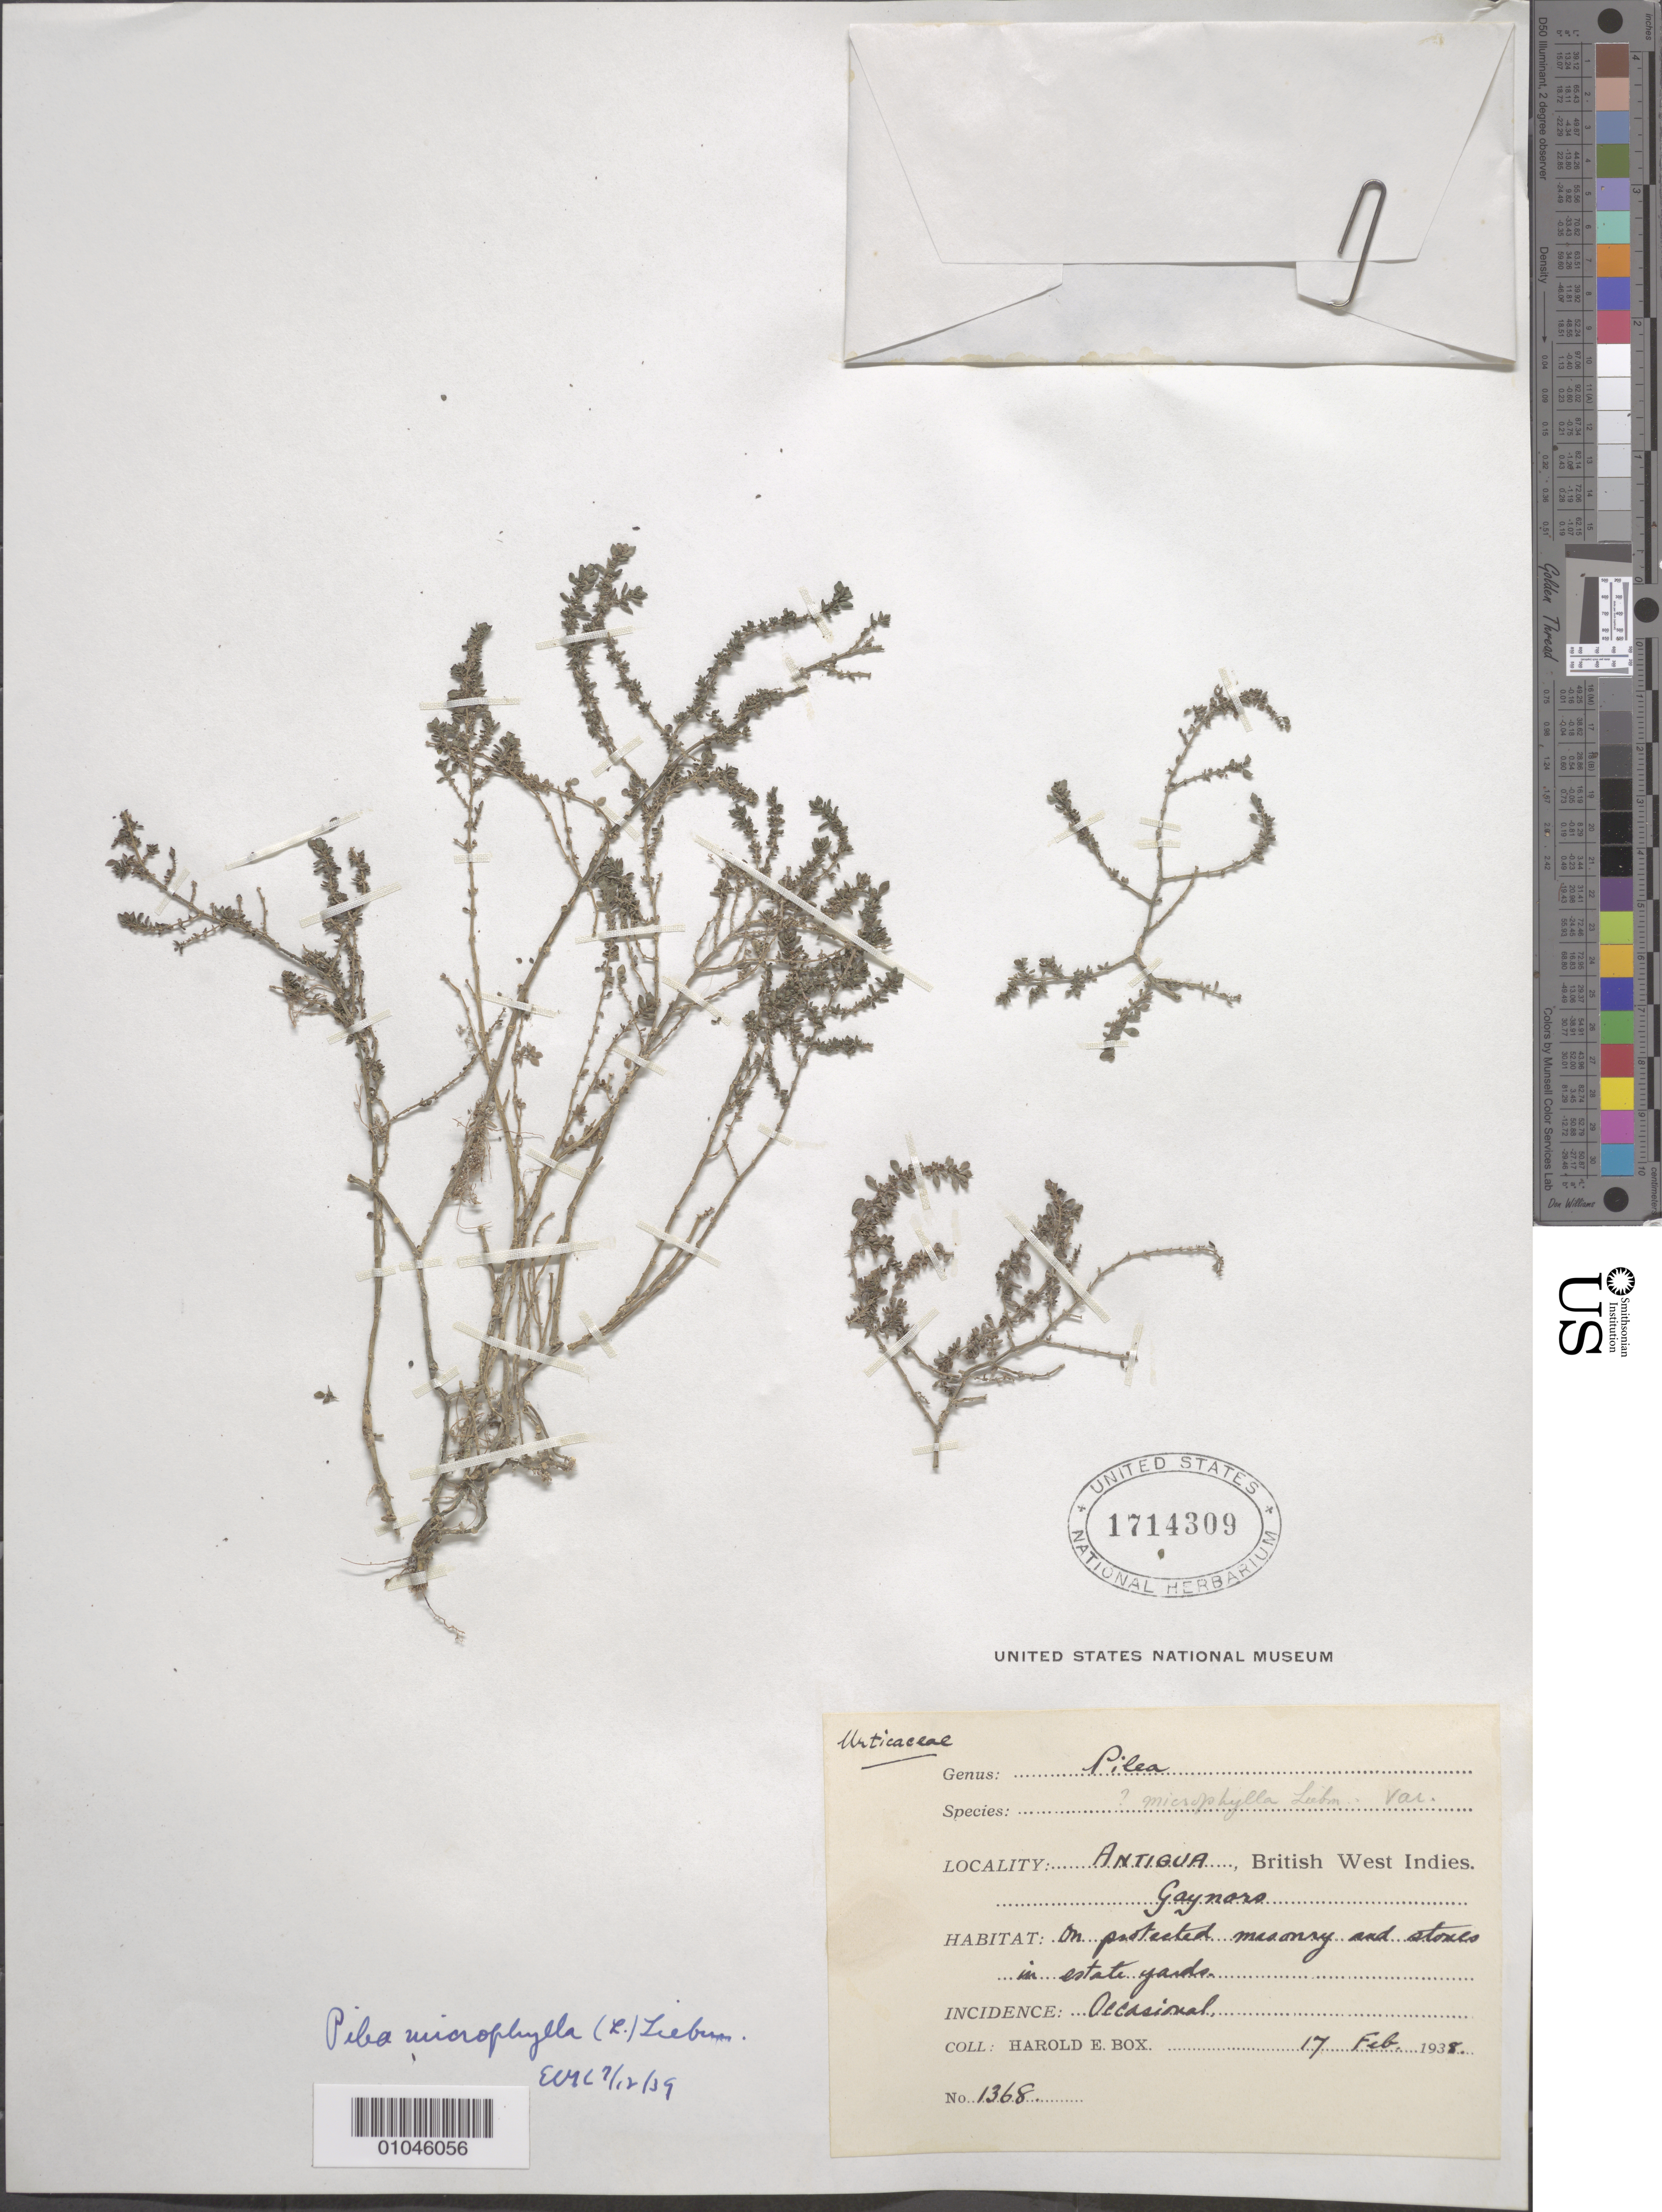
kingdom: Plantae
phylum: Tracheophyta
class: Magnoliopsida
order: Rosales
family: Urticaceae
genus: Pilea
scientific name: Pilea microphylla var. microphylla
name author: (L.) Liebm.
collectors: H. E. Box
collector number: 1368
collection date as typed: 17 Feb 1938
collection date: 1938-02-17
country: Antigua and Barbuda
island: Antigua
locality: On protected masonry and stones in estate yards. Occasional.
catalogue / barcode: US 1714309